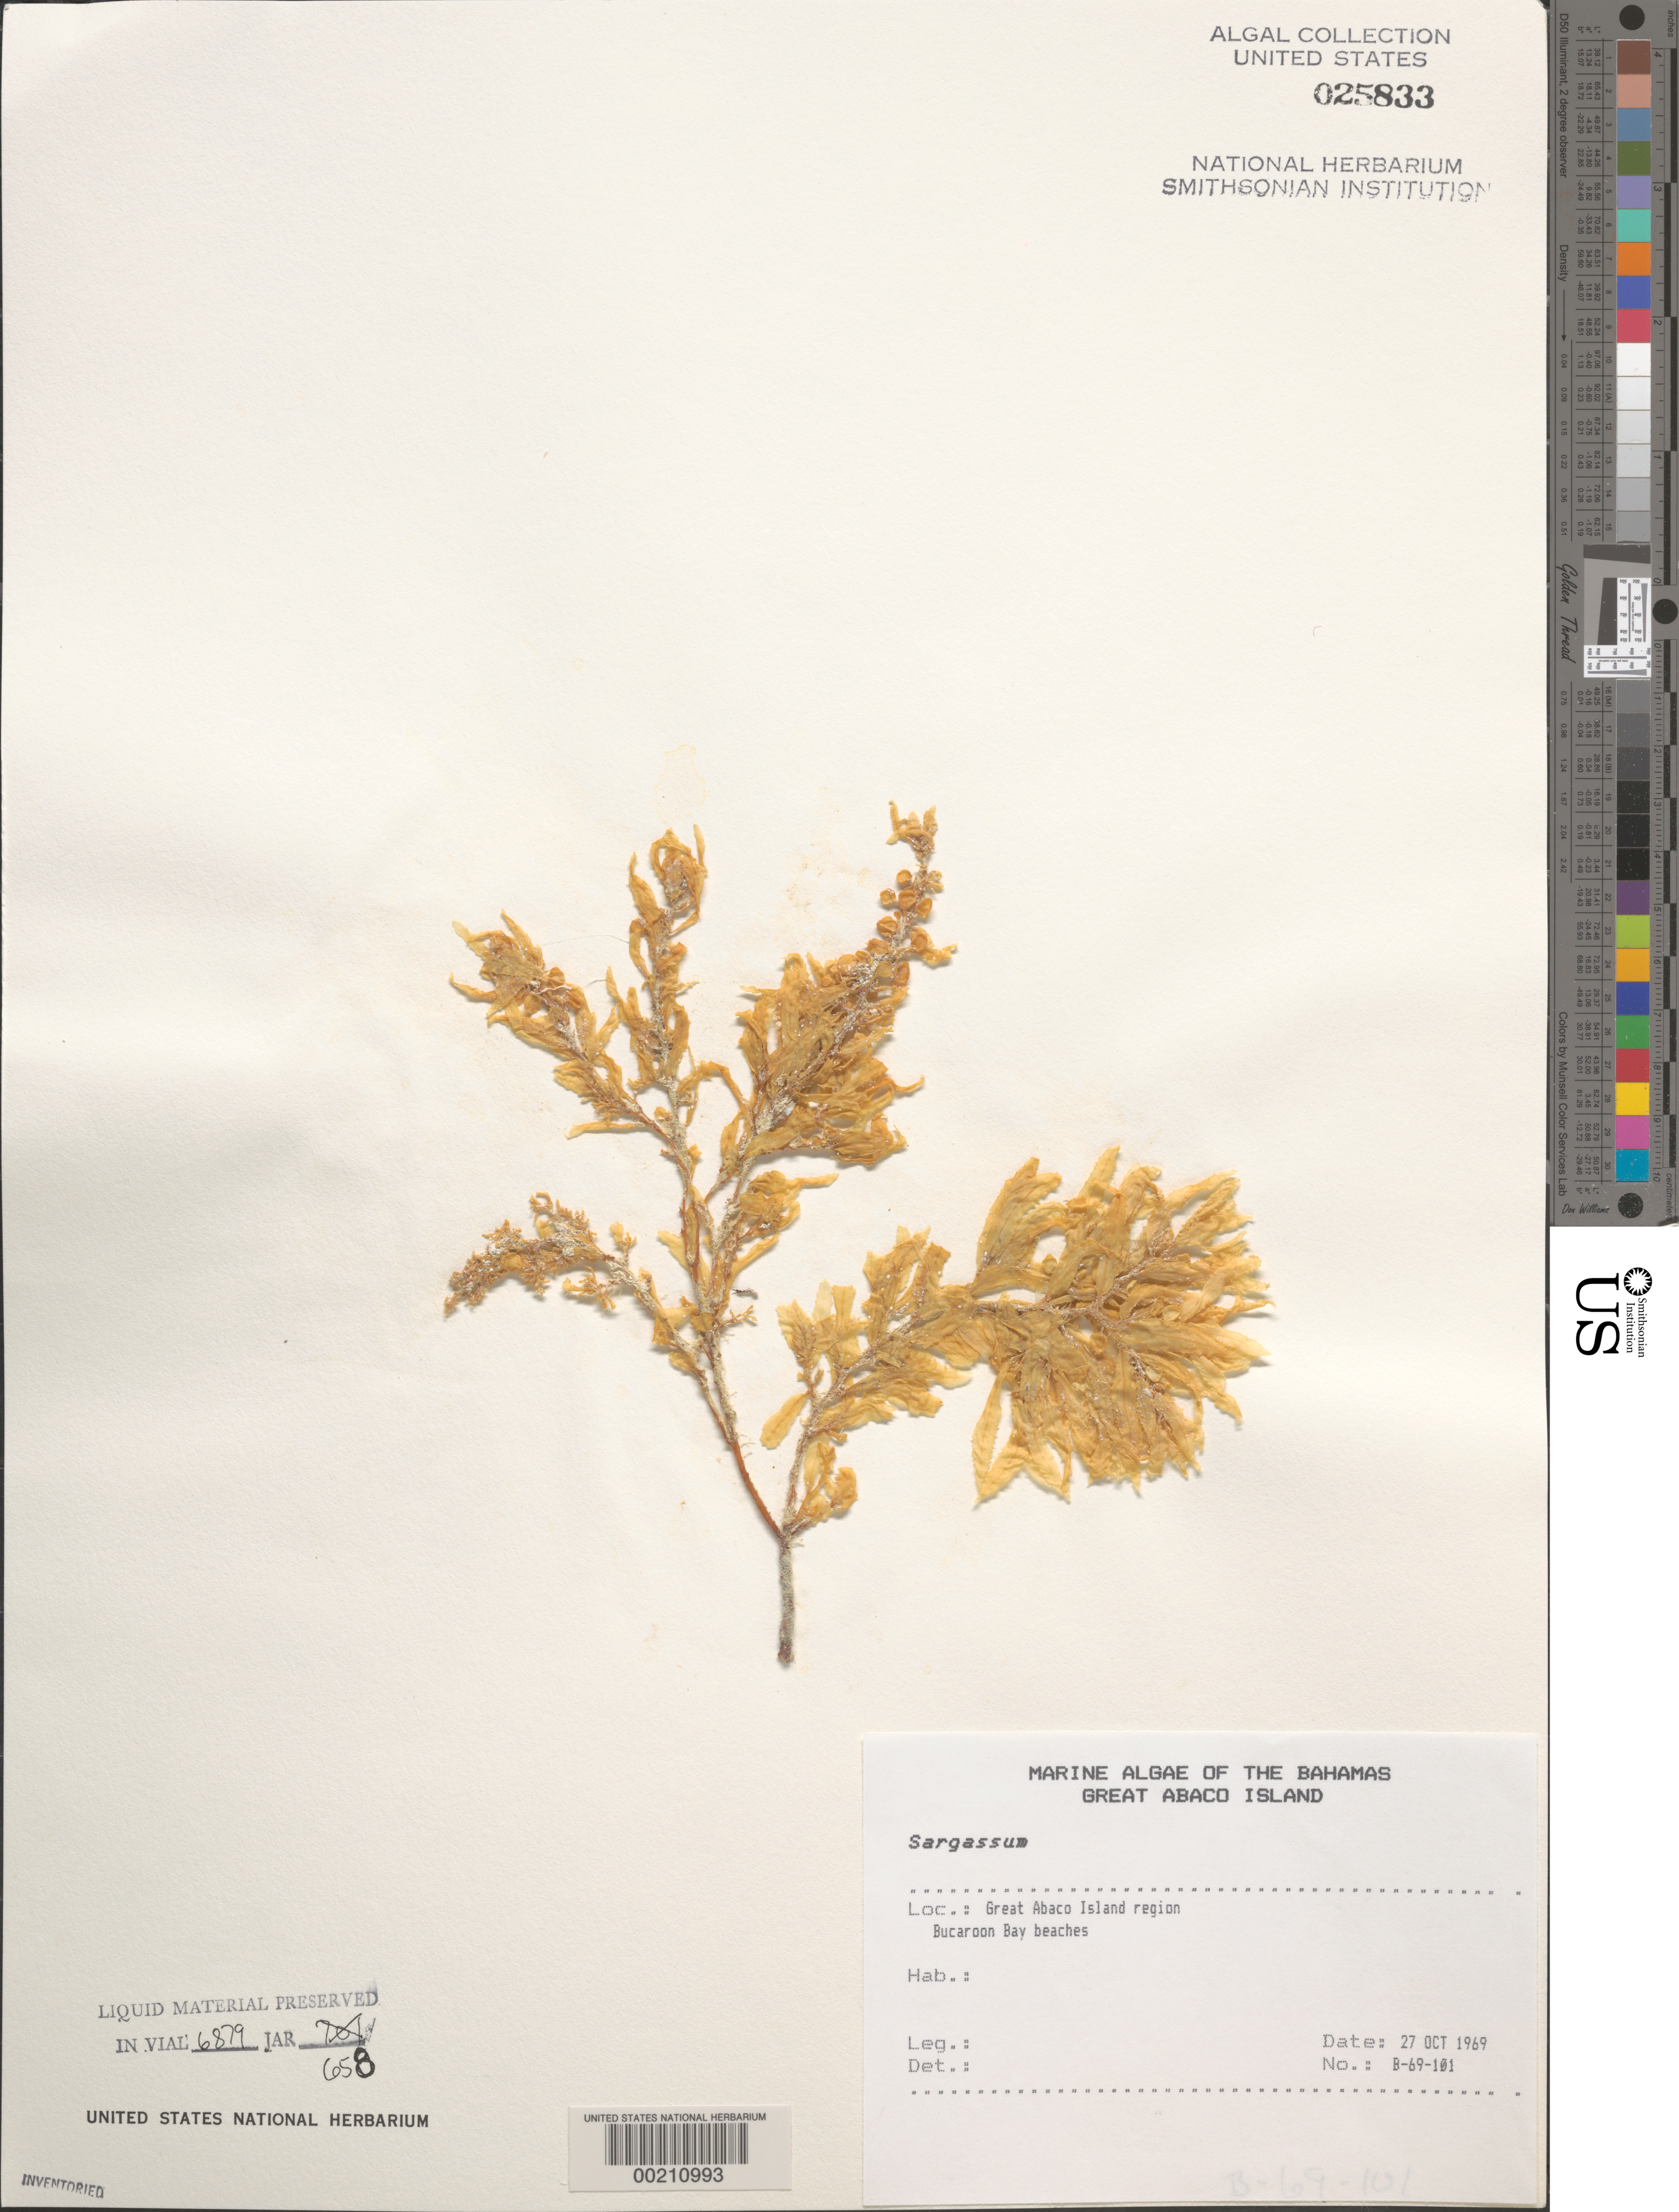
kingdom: Chromista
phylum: Ochrophyta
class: Phaeophyceae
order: Fucales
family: Sargassaceae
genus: Sargassum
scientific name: Sargassum sp.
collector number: B-69-101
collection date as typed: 27 Oct 1969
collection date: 1969-10-27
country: Bahamas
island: Great Abaco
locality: Buckaroon Bay beaches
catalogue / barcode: US 25833